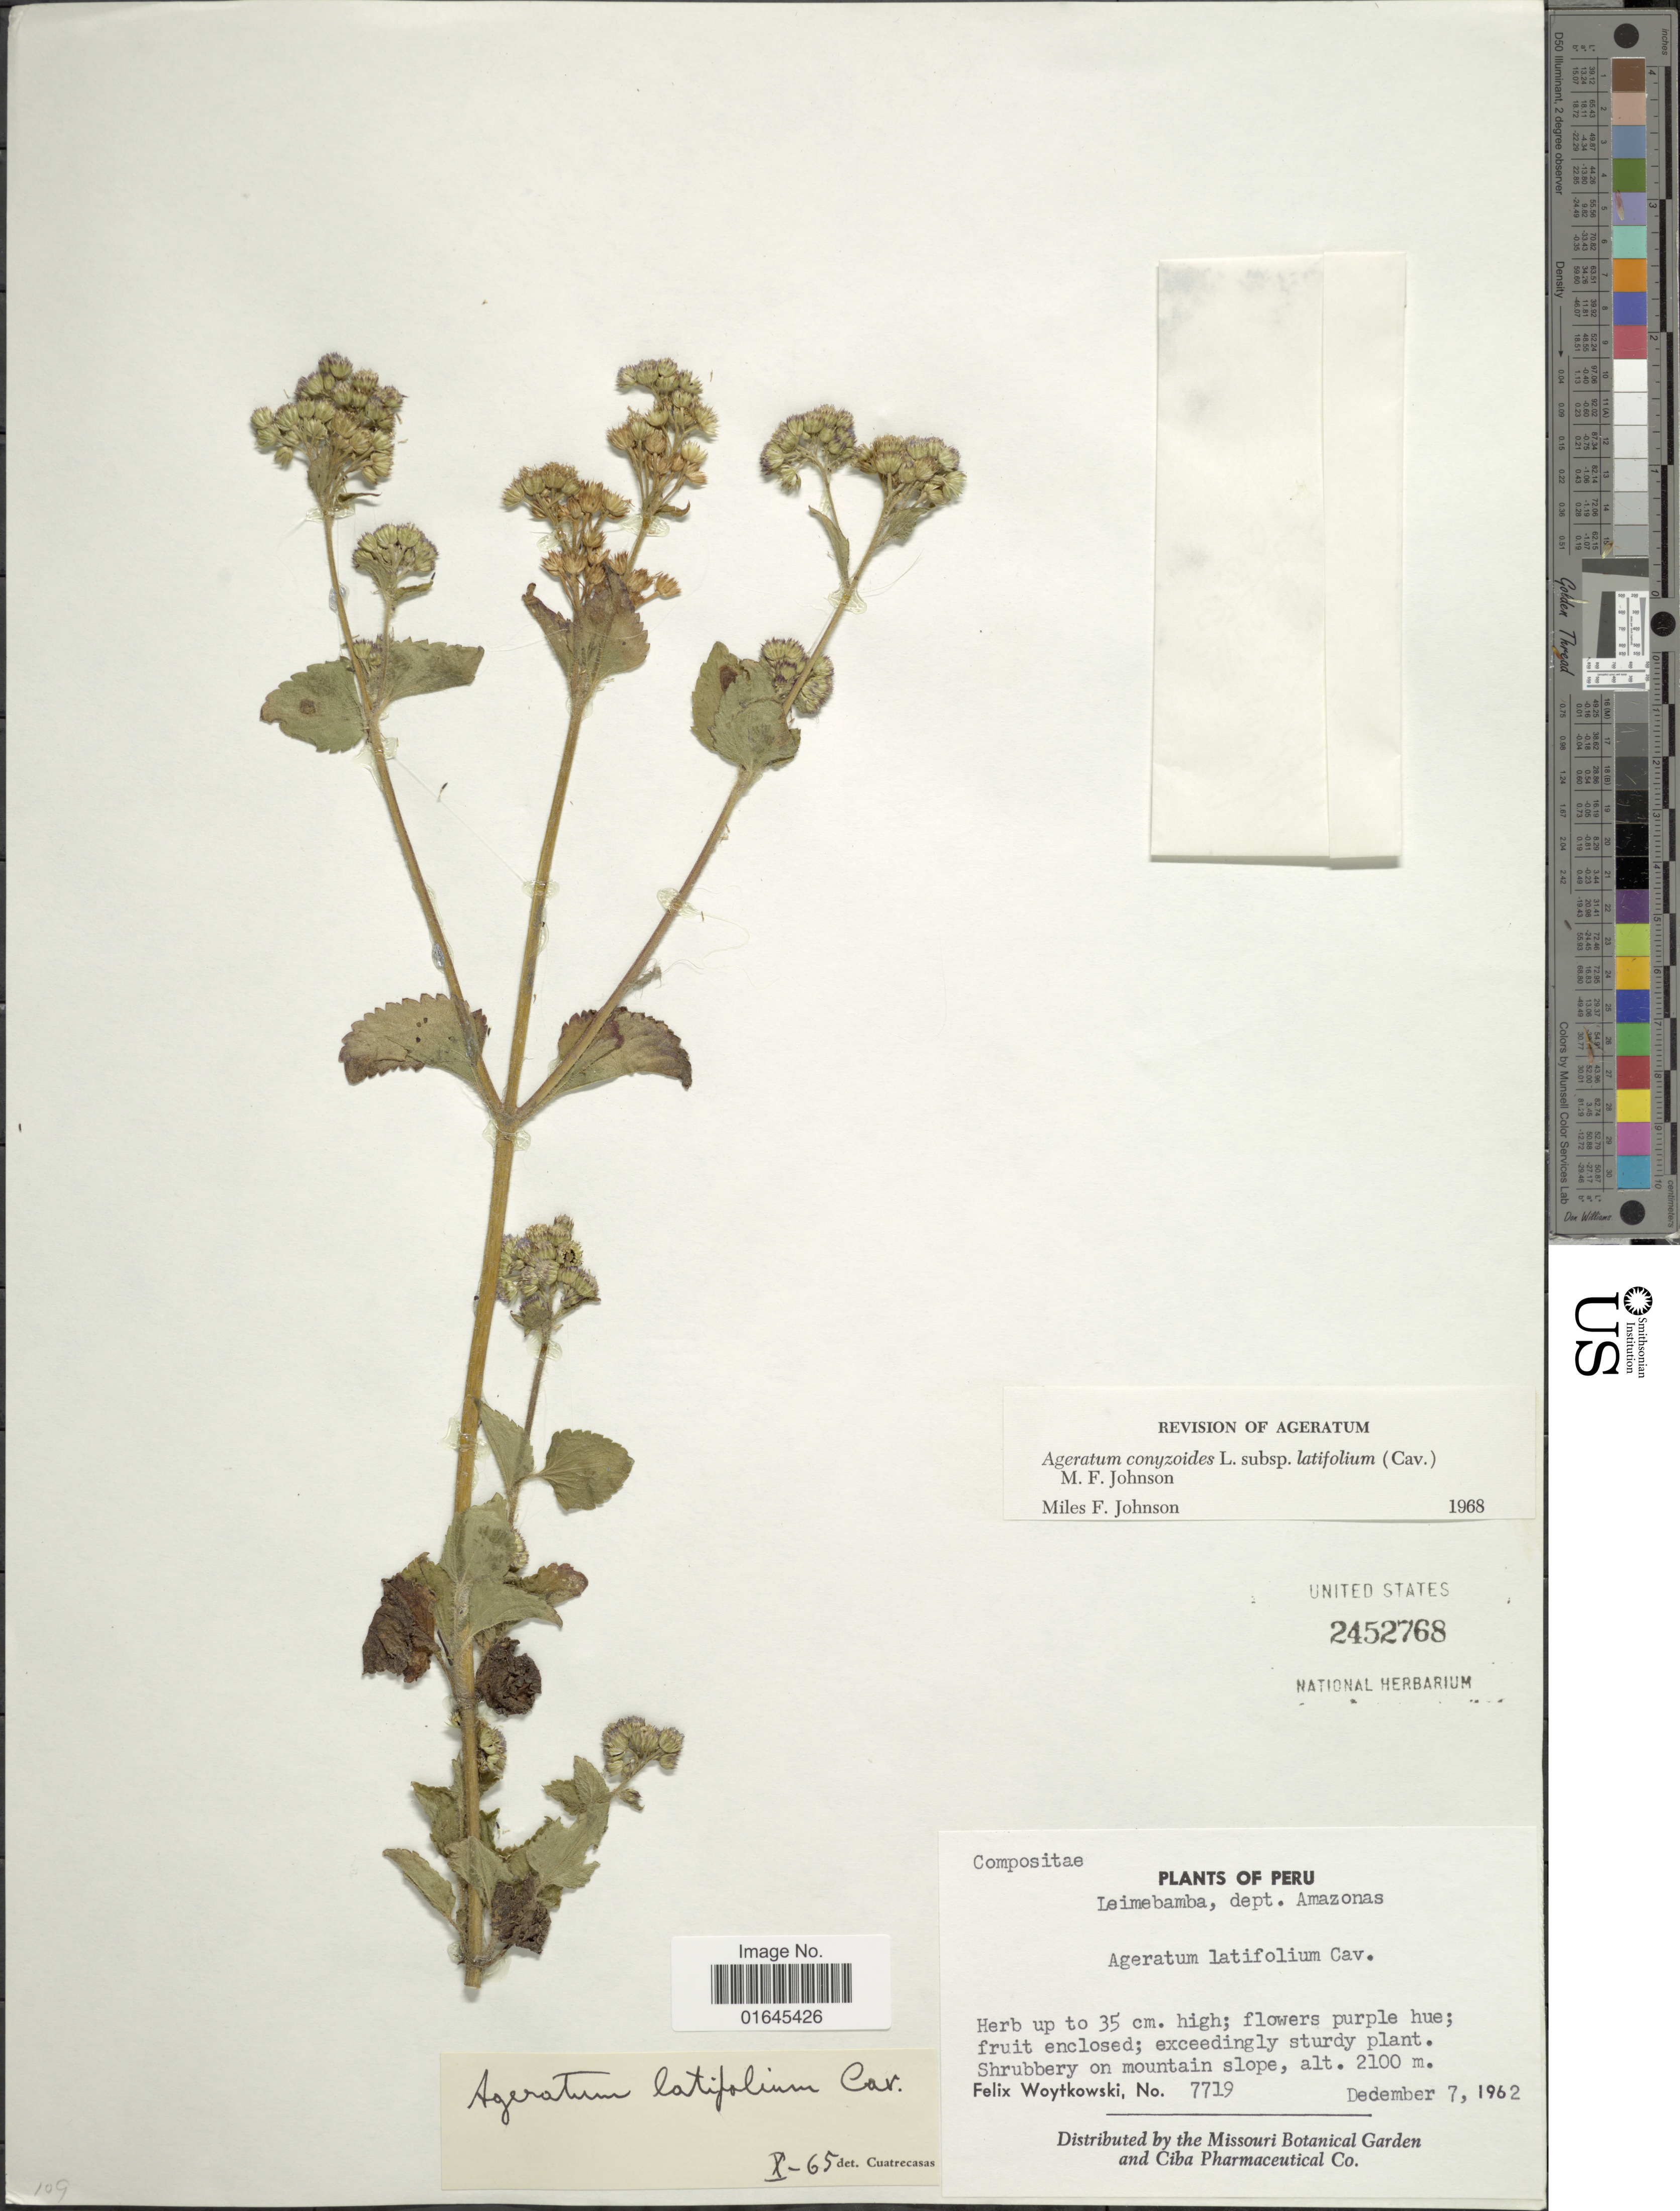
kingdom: Plantae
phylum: Tracheophyta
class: Magnoliopsida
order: Asterales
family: Asteraceae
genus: Ageratum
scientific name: Ageratum conyzoides subsp. latifolium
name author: (Cav.) M.F. Johnson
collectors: F. Woytkowski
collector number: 7719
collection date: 1962-12-07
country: Peru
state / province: Amazonas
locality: Leimebamba, Shrubbery on mountain slope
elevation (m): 2100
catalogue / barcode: US 2452768